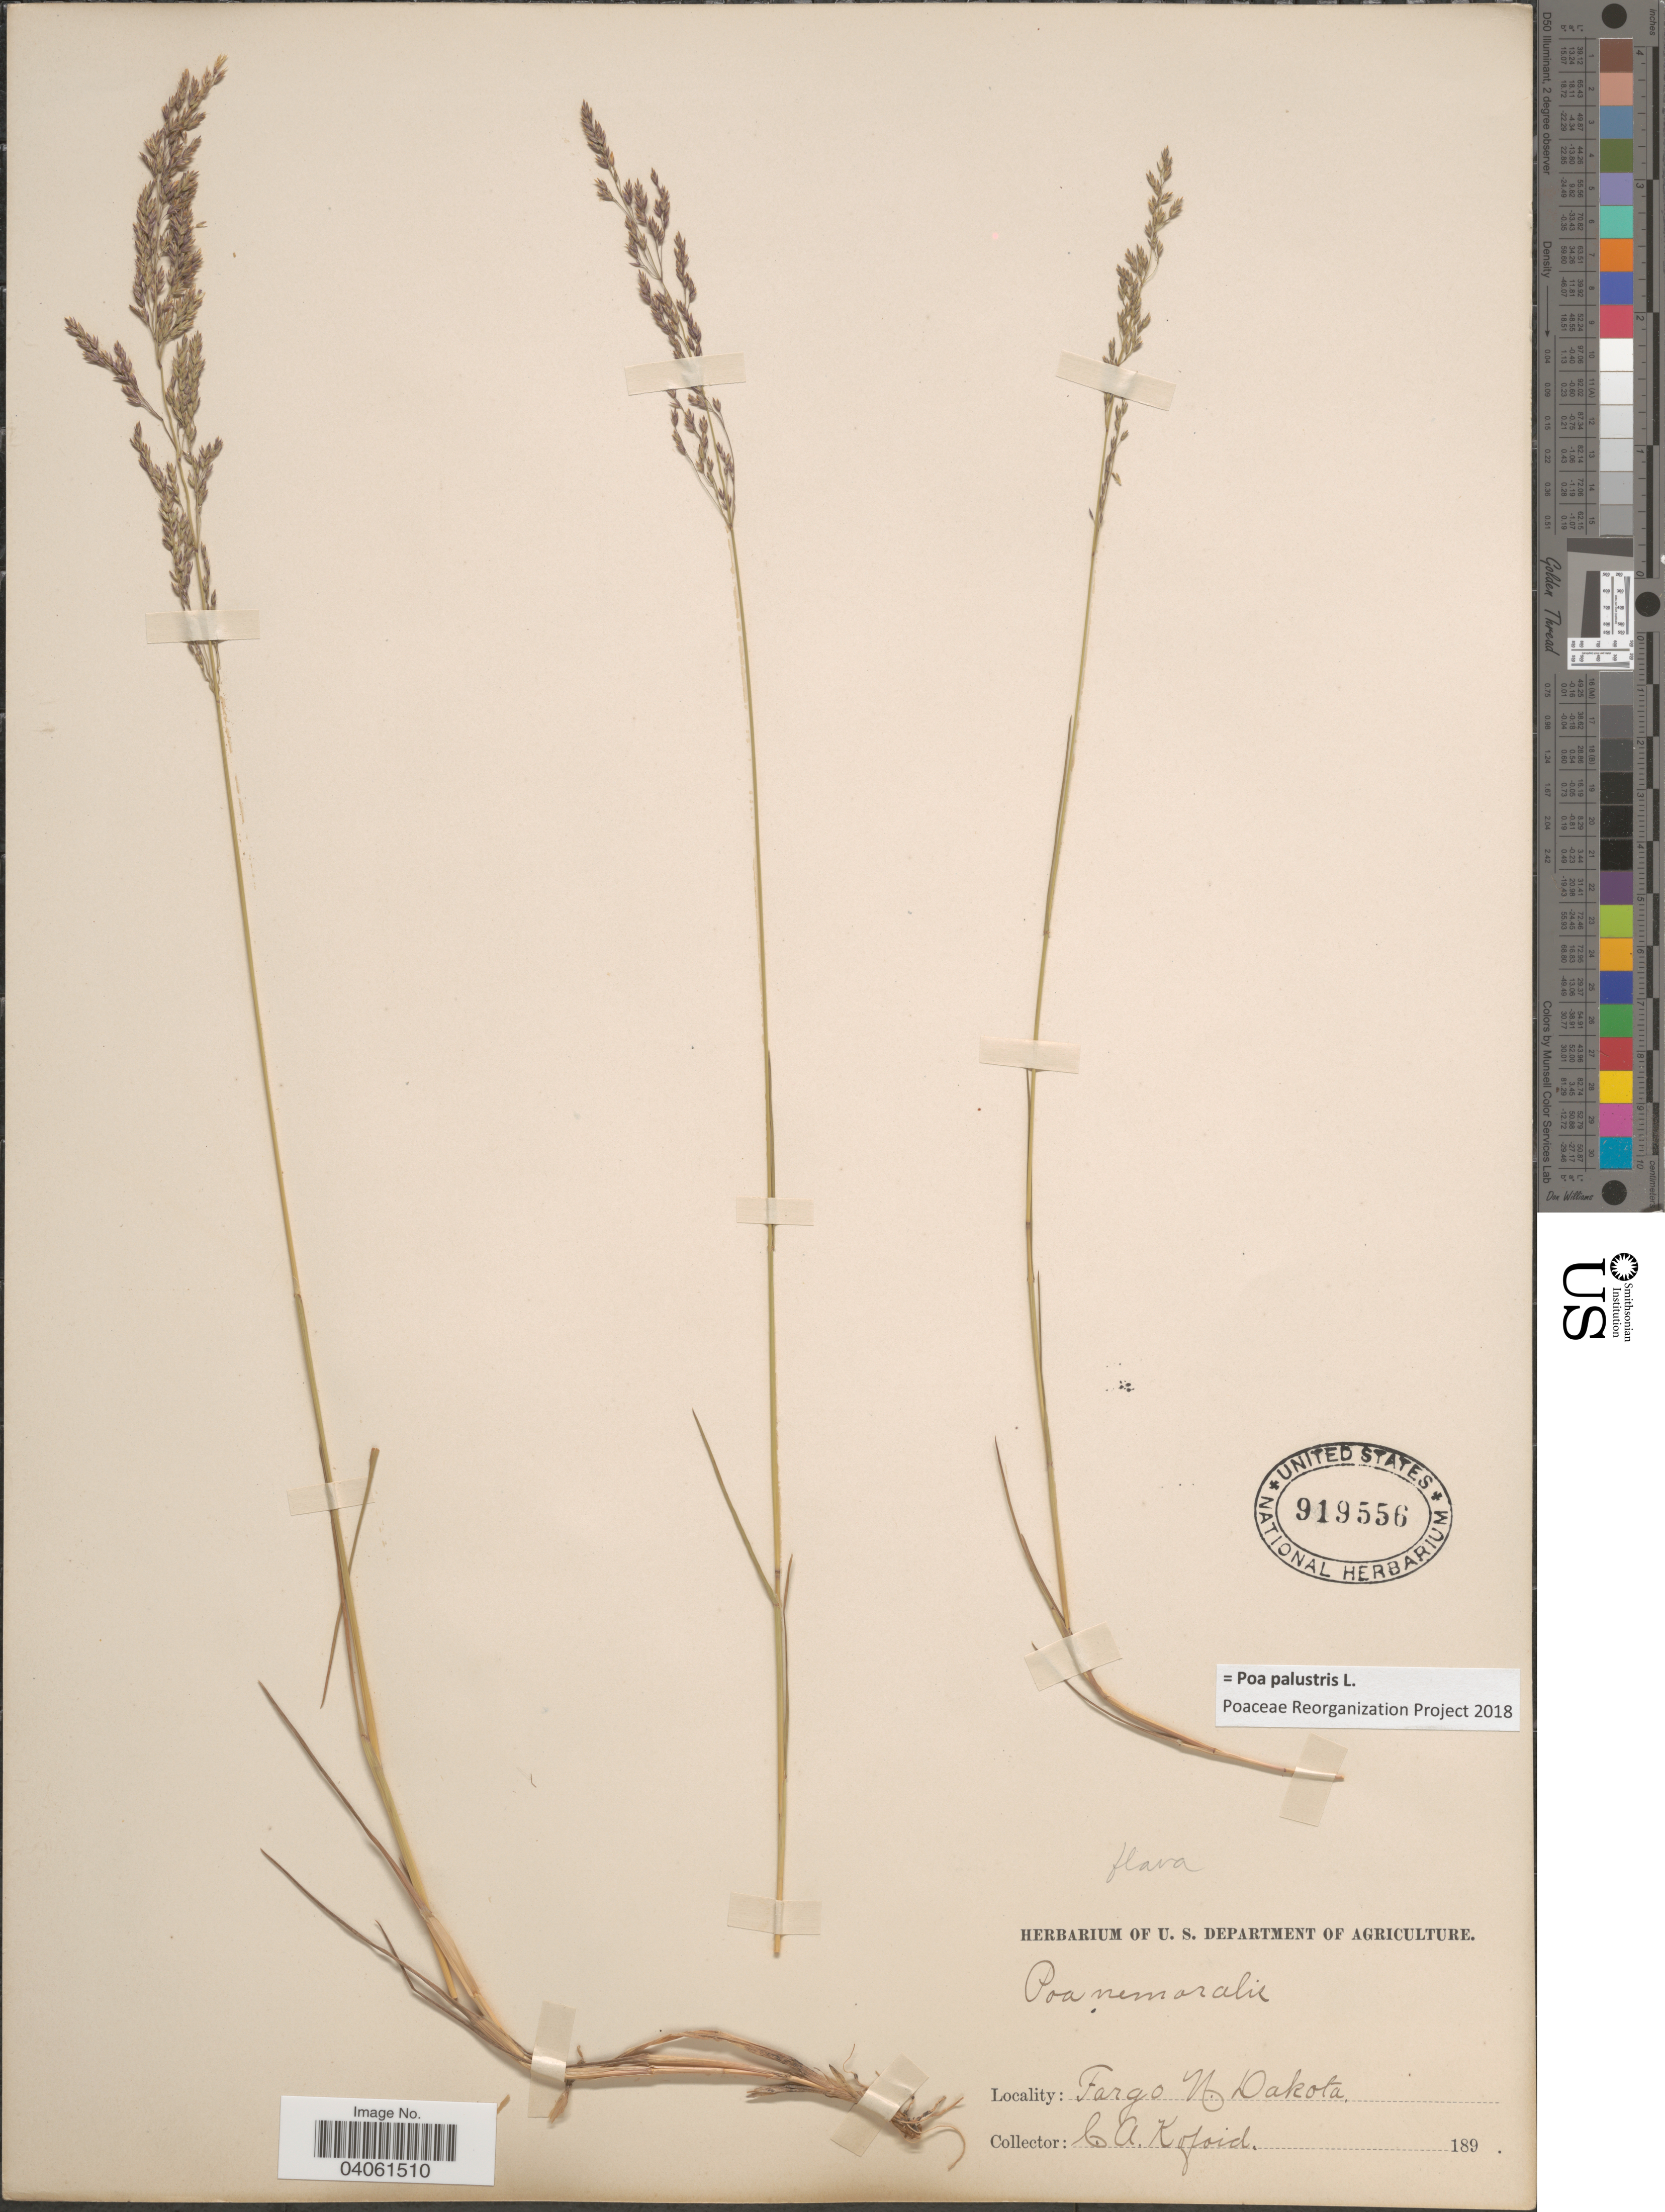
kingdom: Plantae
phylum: Tracheophyta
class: Liliopsida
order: Poales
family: Poaceae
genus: Poa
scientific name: Poa palustris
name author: L.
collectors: C. Kofoid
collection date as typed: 189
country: United States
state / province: North Dakota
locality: Fargo.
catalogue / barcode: US 919556